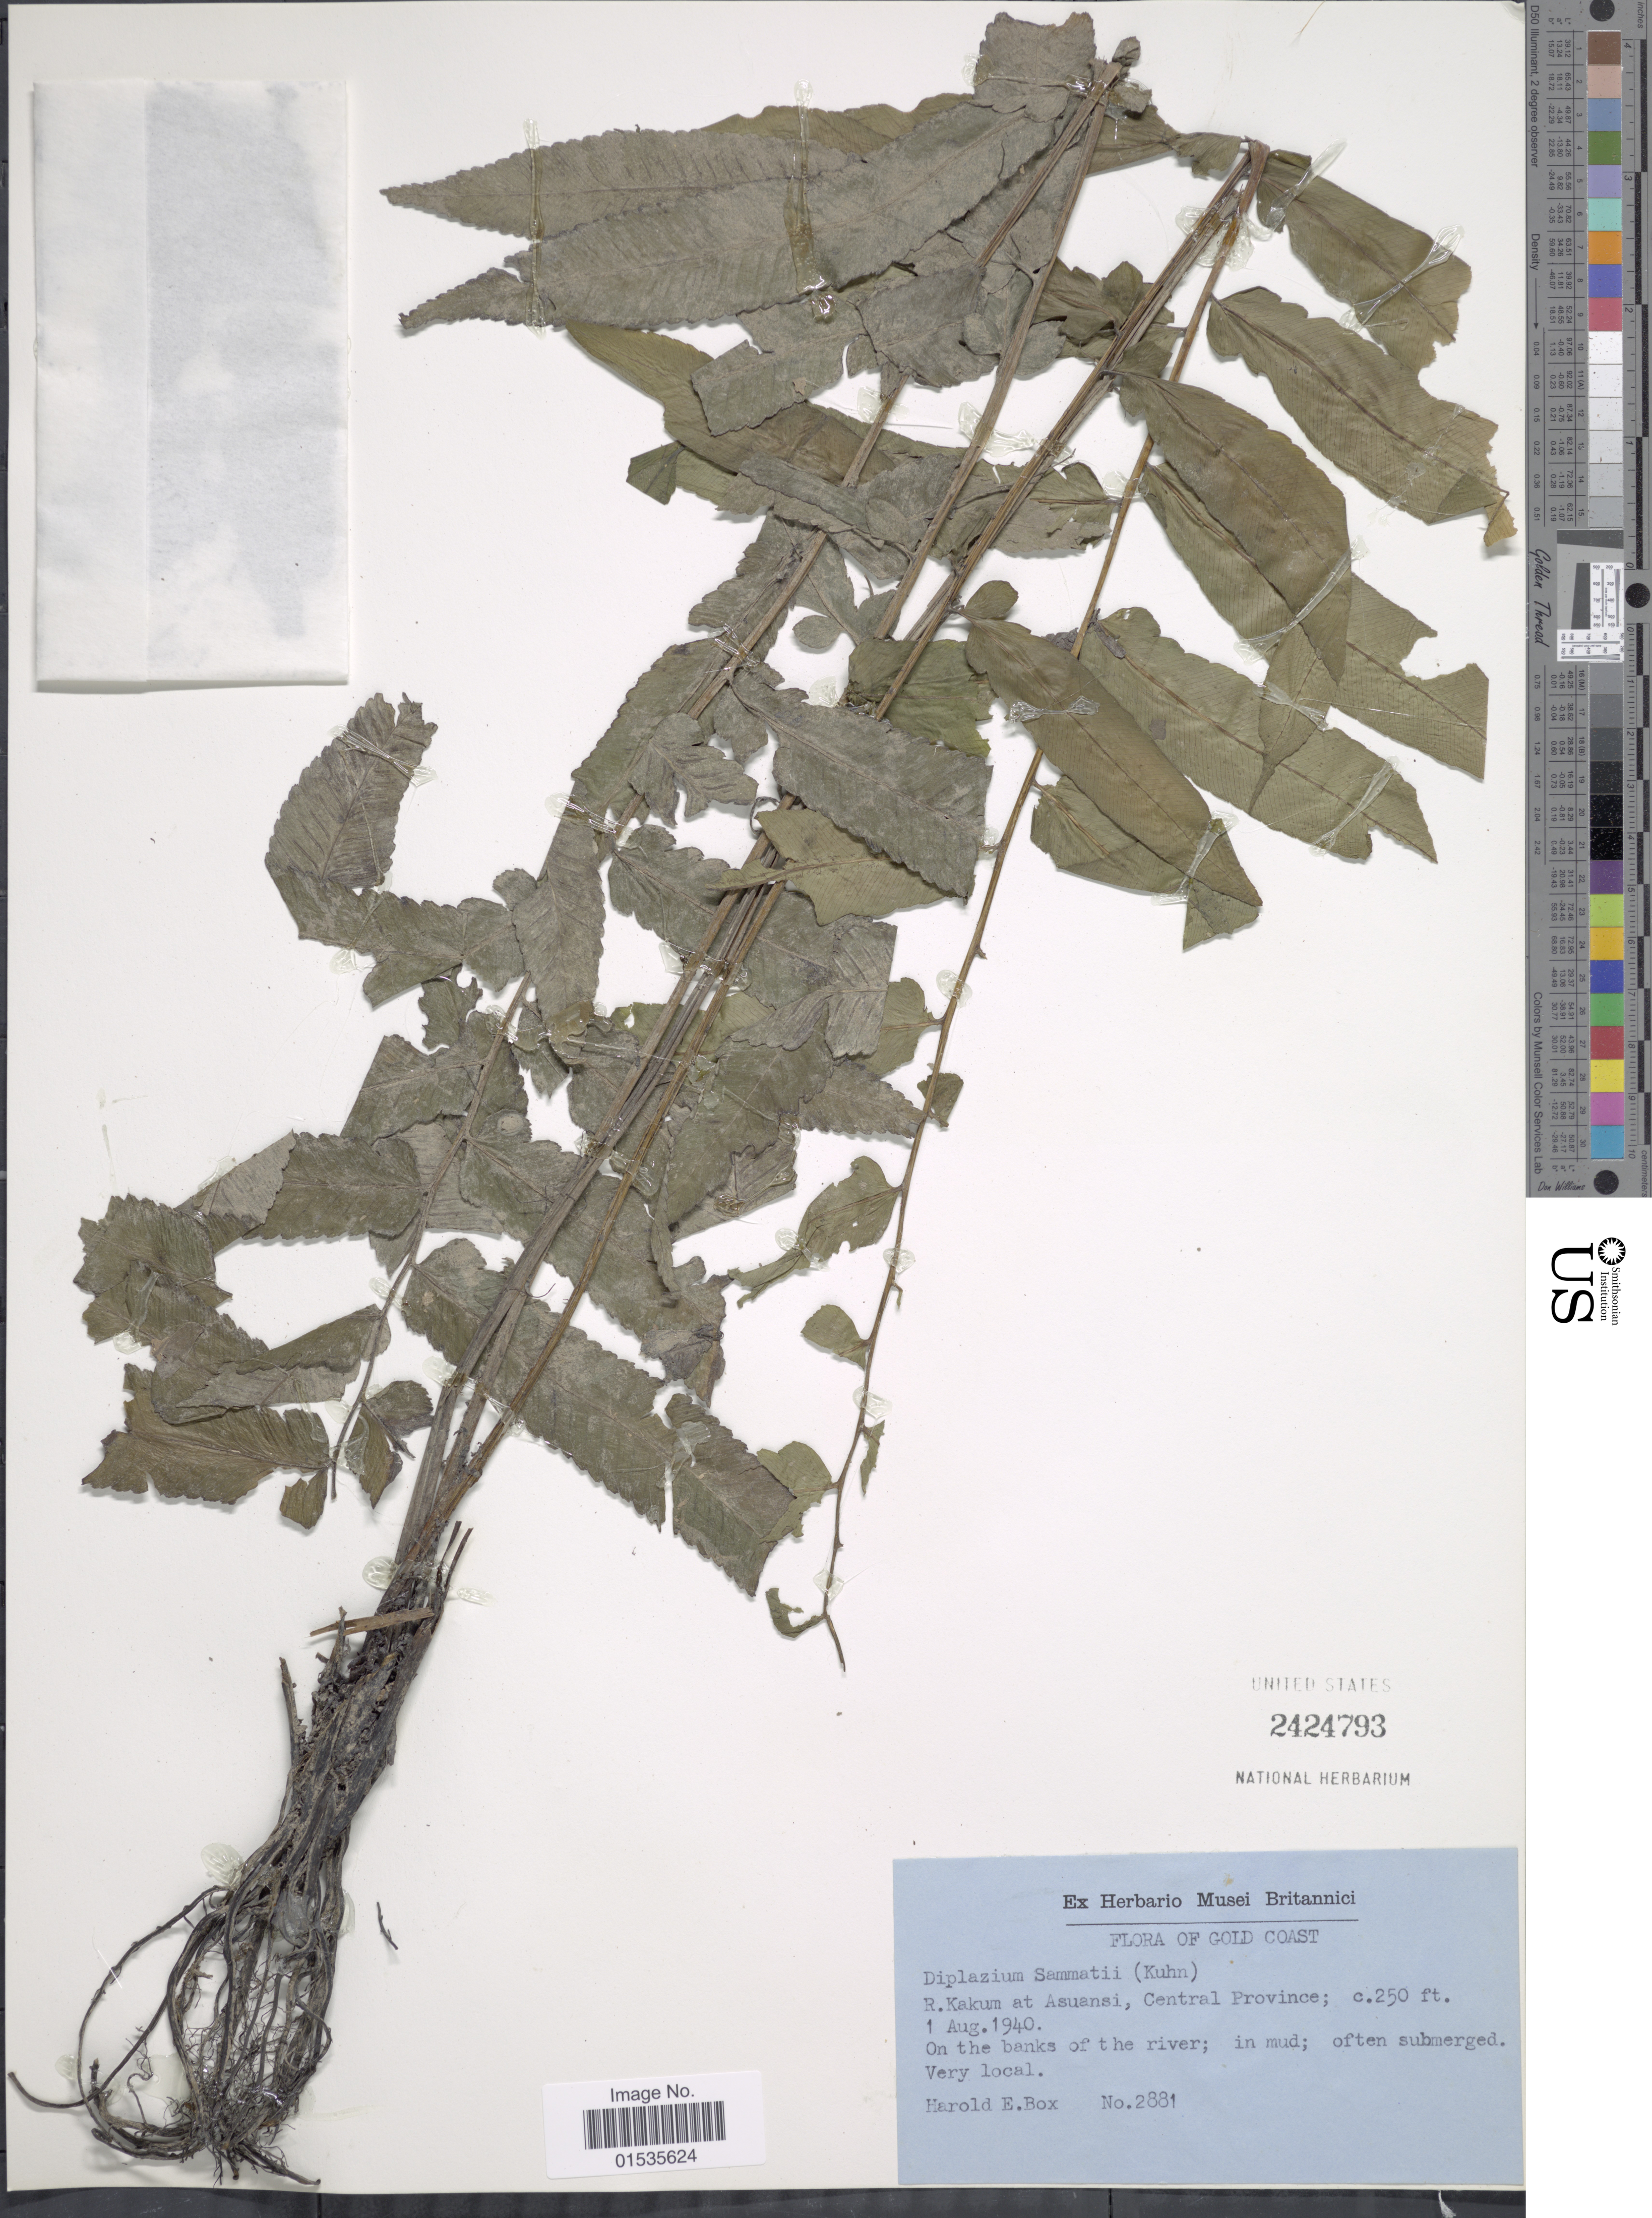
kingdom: Plantae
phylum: Tracheophyta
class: Polypodiopsida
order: Polypodiales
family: Athyriaceae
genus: Diplazium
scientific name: Diplazium sammatii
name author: (Kuhn) C. Chr.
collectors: H. E. Box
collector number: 2881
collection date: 1940-08-01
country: Ghana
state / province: Central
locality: Gold Coast, R. Kakum at Asuansi, Central Province, on the banks of the river,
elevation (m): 76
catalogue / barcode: US 2424793